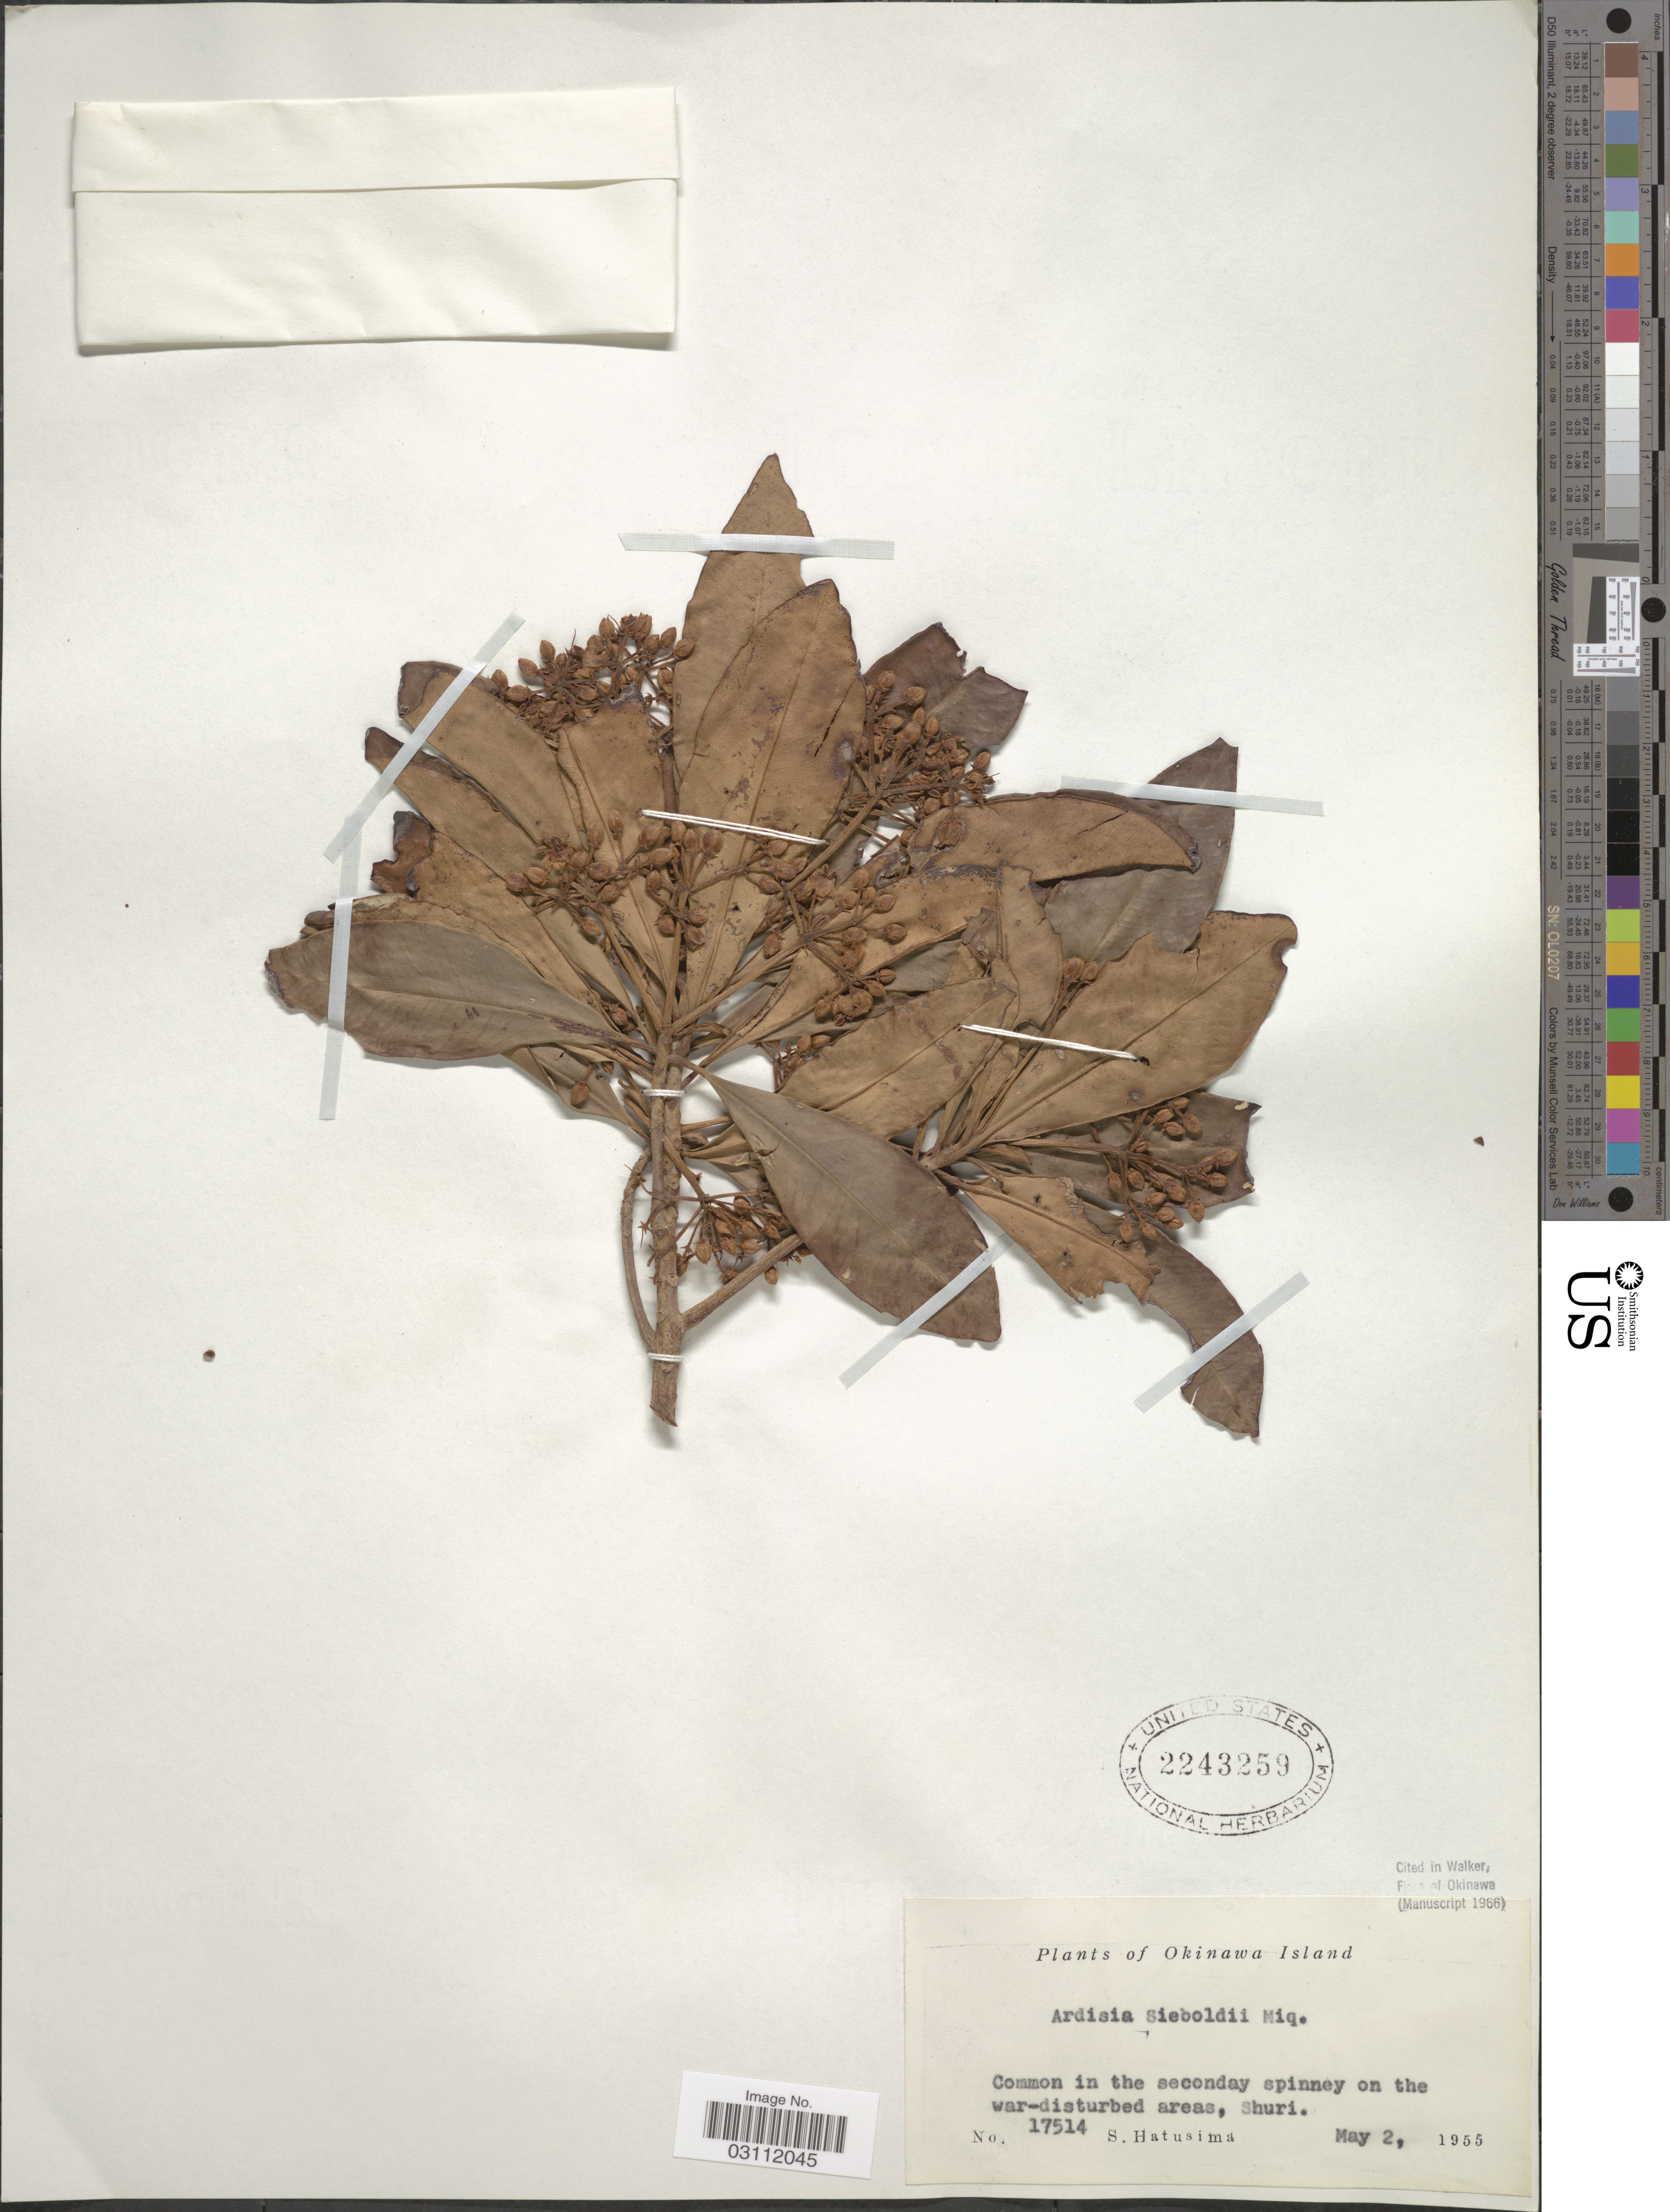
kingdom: Plantae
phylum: Tracheophyta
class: Magnoliopsida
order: Ericales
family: Primulaceae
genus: Ardisia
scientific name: Ardisia sieboldii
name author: Miq.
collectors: S. Hatusima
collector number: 17514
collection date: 1955-05-02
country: Japan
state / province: Okinawa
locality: Okinawa Island, Common in the secondary spinney on the war-disturbed areas, Shuri.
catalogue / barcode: US 2243259